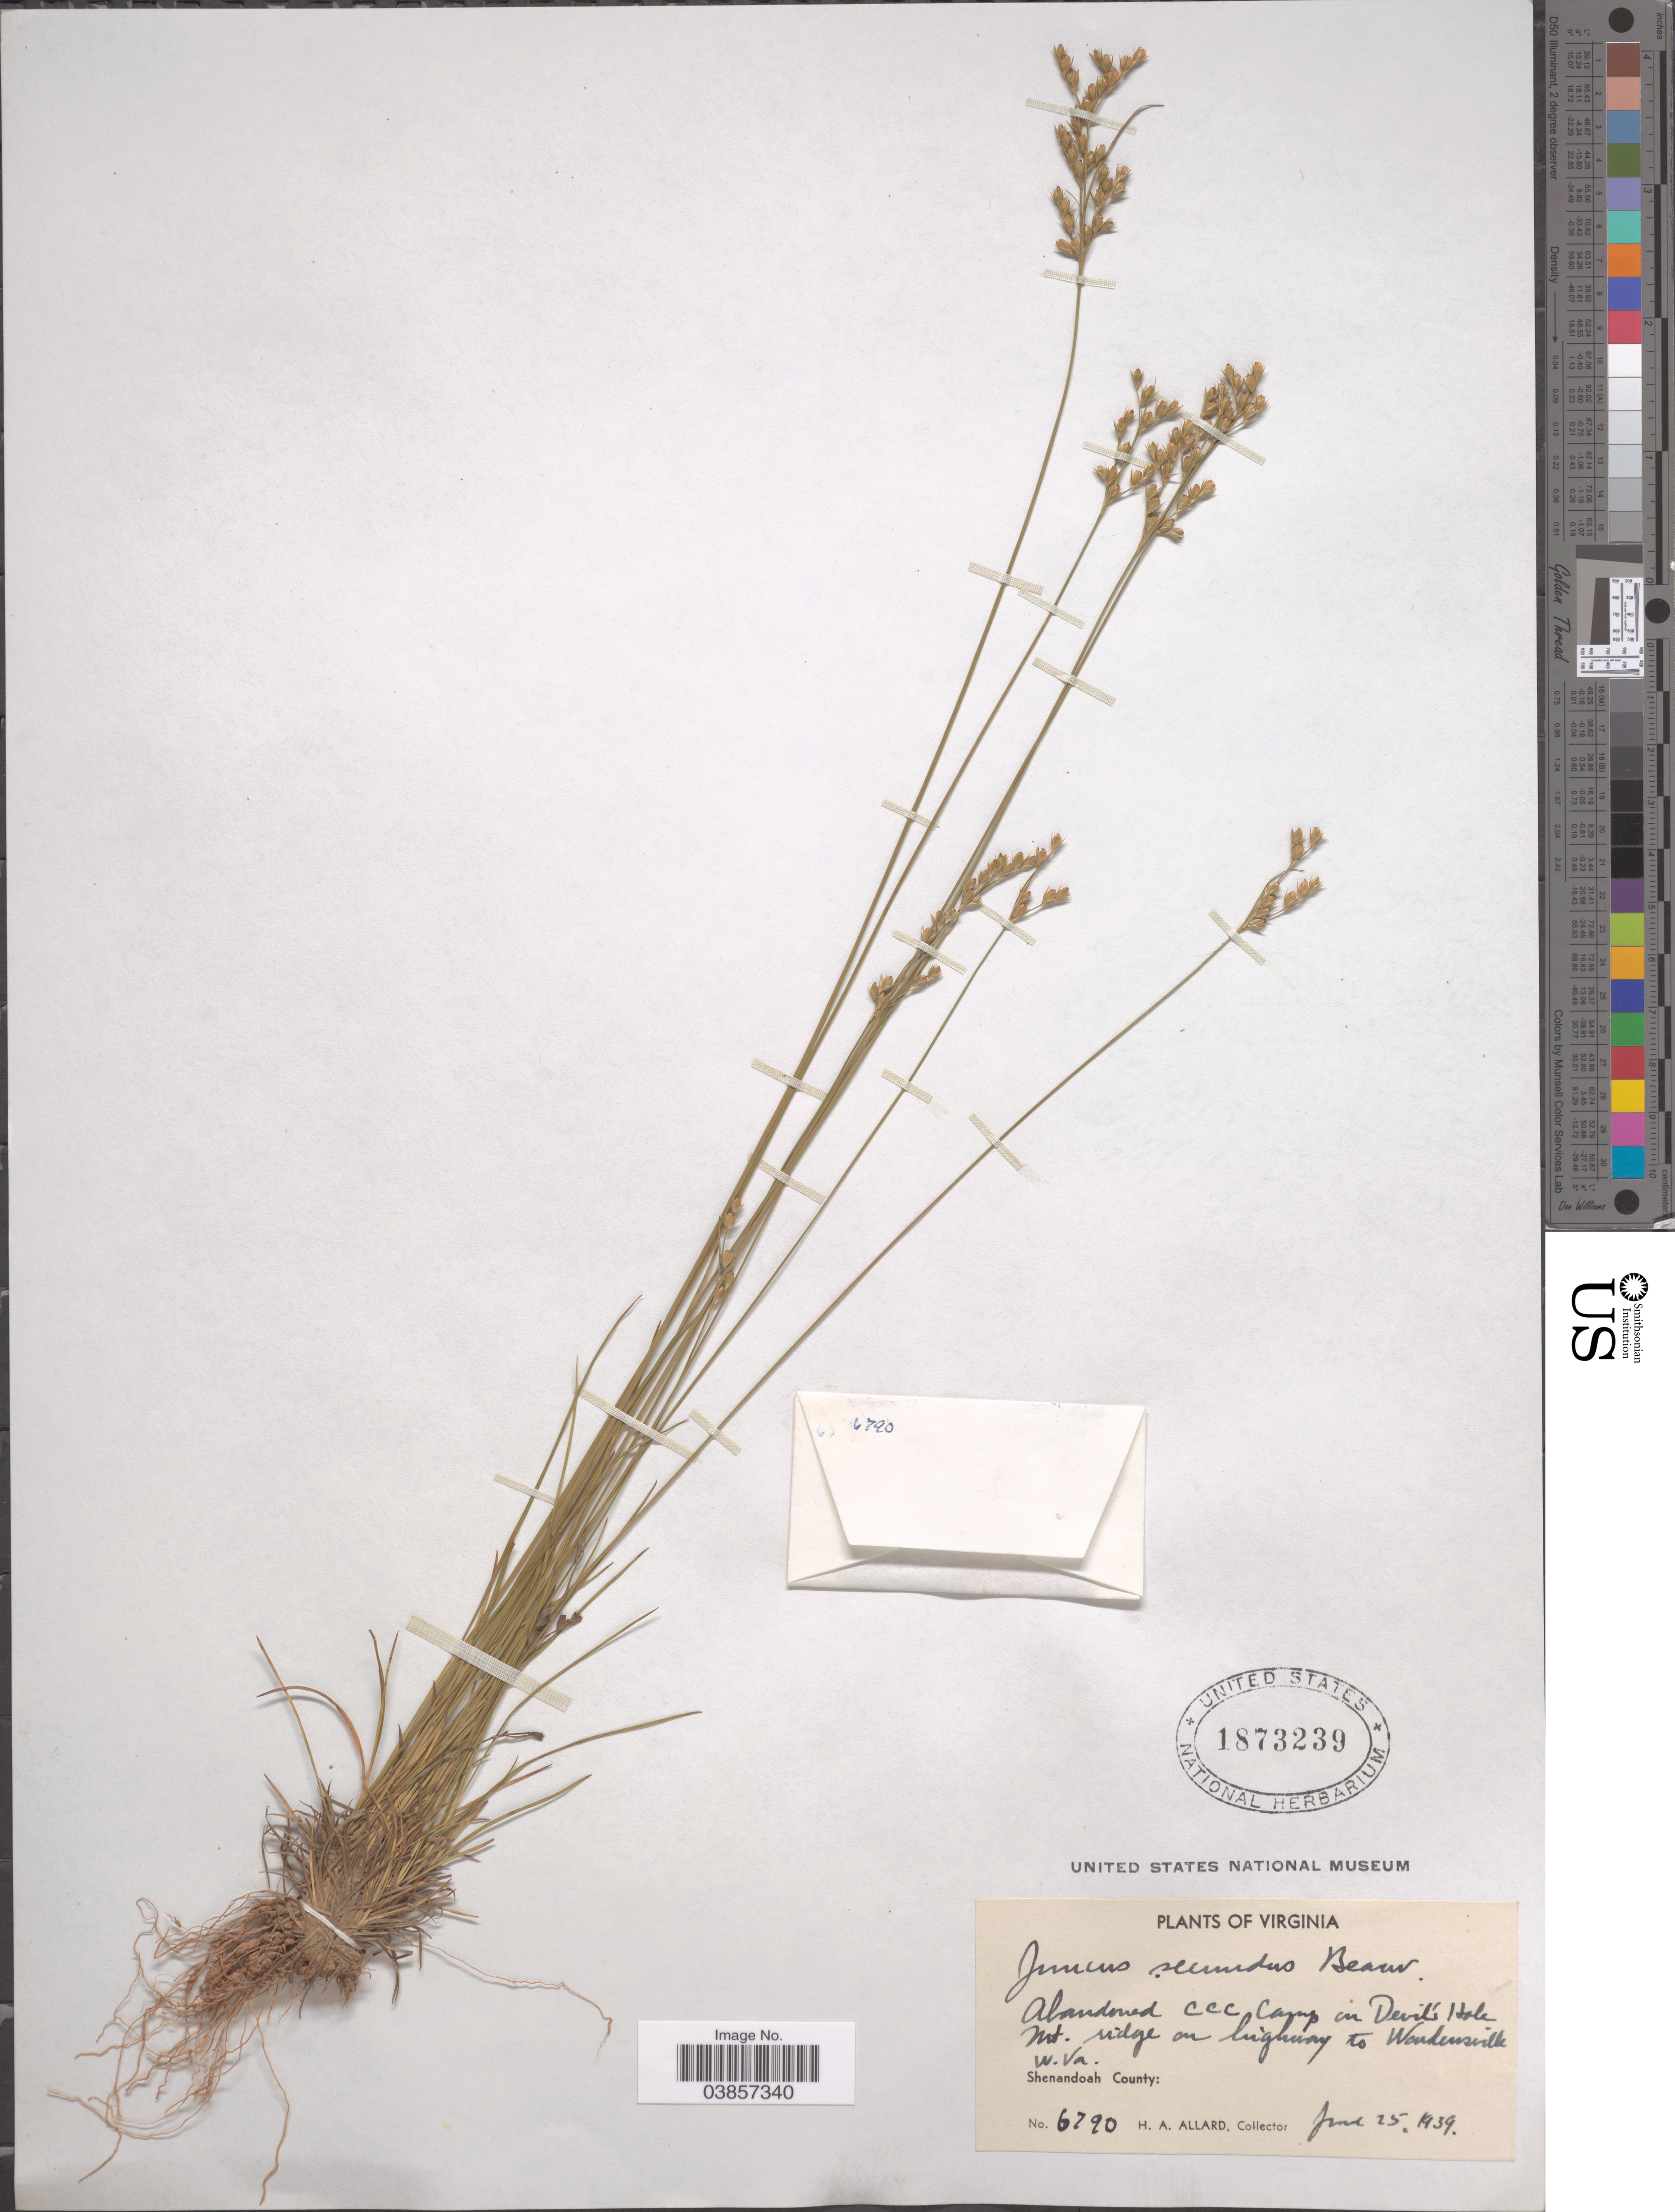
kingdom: Plantae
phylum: Tracheophyta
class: Liliopsida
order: Poales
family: Juncaceae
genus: Juncus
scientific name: Juncus secundus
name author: P. Beauv.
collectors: H. A. Allard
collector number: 6790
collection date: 1939-06-25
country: United States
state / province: Virginia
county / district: Shenandoah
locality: Abandoned CCC Camp in Devil's Hole Mt. ridge on highway to Wardensville. Shenandoah County.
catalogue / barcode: US 1873239